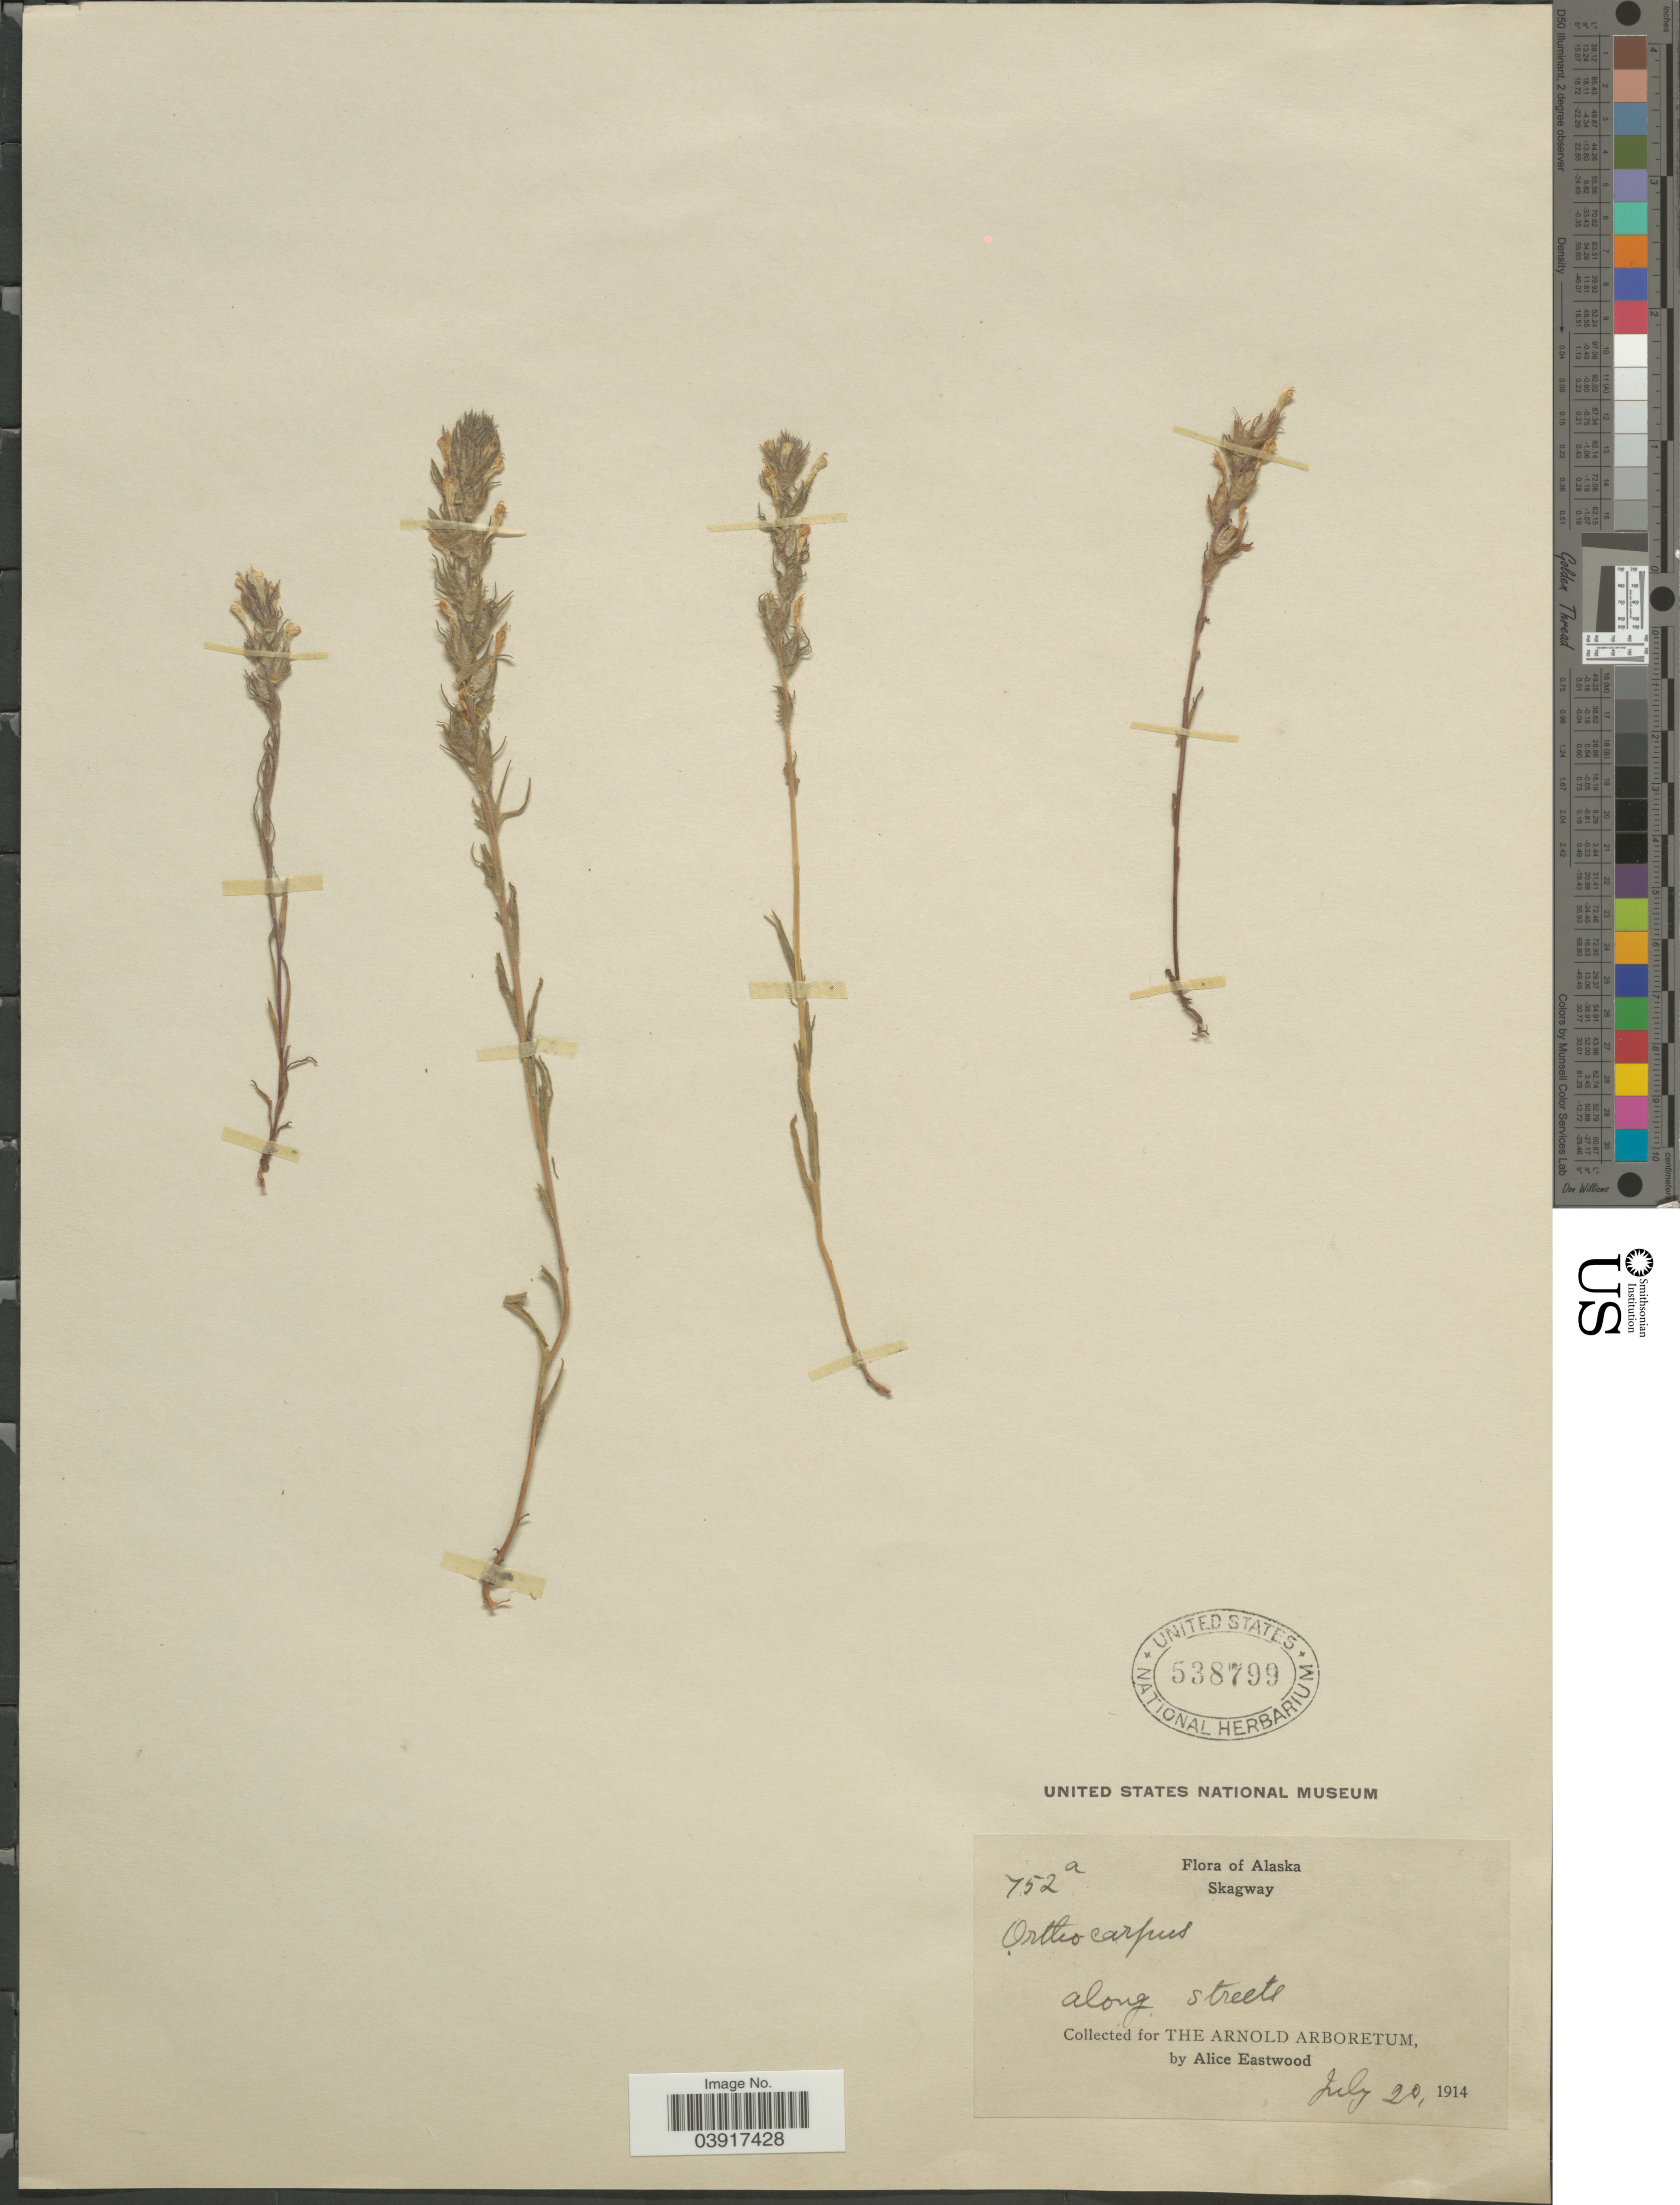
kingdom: Plantae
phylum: Tracheophyta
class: Magnoliopsida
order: Lamiales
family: Orobanchaceae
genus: Orthocarpus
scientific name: Orthocarpus hispidus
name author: Benth.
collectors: A. Eastwood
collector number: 752a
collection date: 1914-07-20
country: United States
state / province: Alaska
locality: Skagway. Along streets.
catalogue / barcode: US 538799